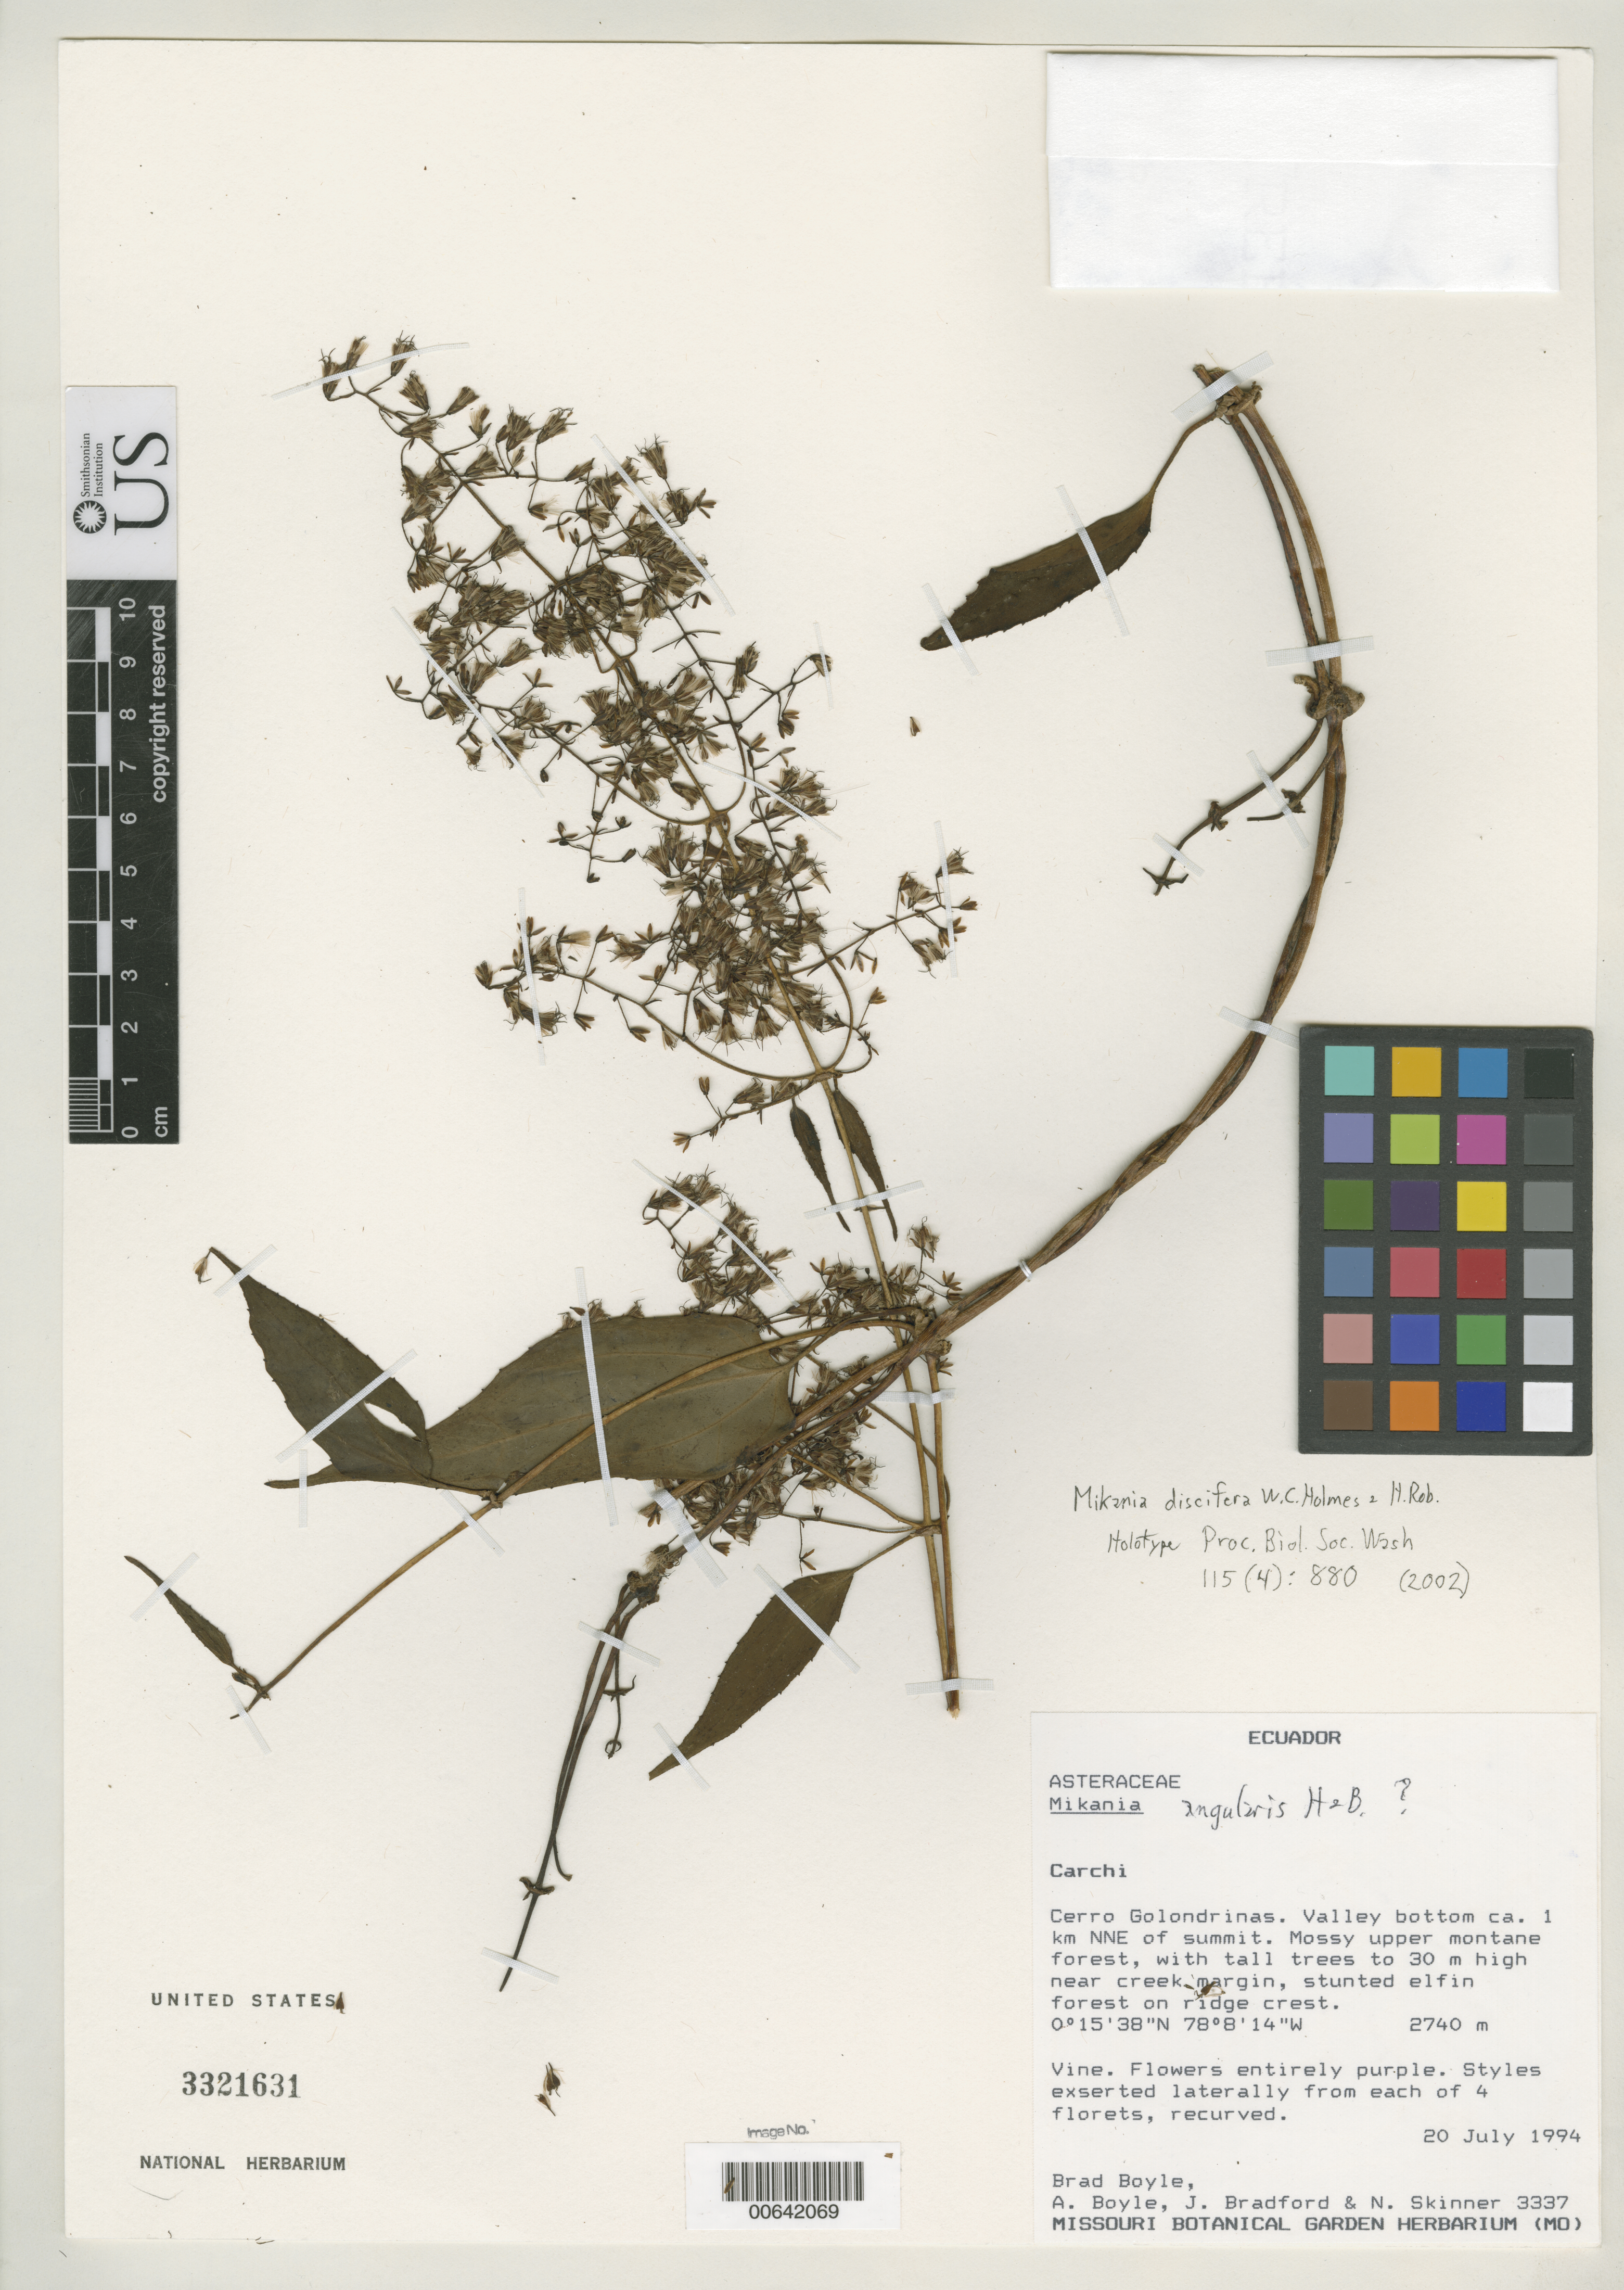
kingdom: Plantae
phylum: Tracheophyta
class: Magnoliopsida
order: Asterales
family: Asteraceae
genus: Mikania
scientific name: Mikania discifera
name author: H. Rob. & W.C. Holmes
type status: Holotype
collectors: B. Boyle, A. Boyle, J. C. Bradford & N. Skinner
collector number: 3337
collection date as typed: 20 Jul 1994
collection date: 1994-07-20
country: Ecuador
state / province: Carchi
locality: Cerro Golondrinas. Valley bottom ca. 1 km NNE of summit.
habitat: Mossy upper montane forest, w/ trees to 30 m. tall near creek margin, stunted elfin forest on ridge crest.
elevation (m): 2740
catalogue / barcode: US 3321631